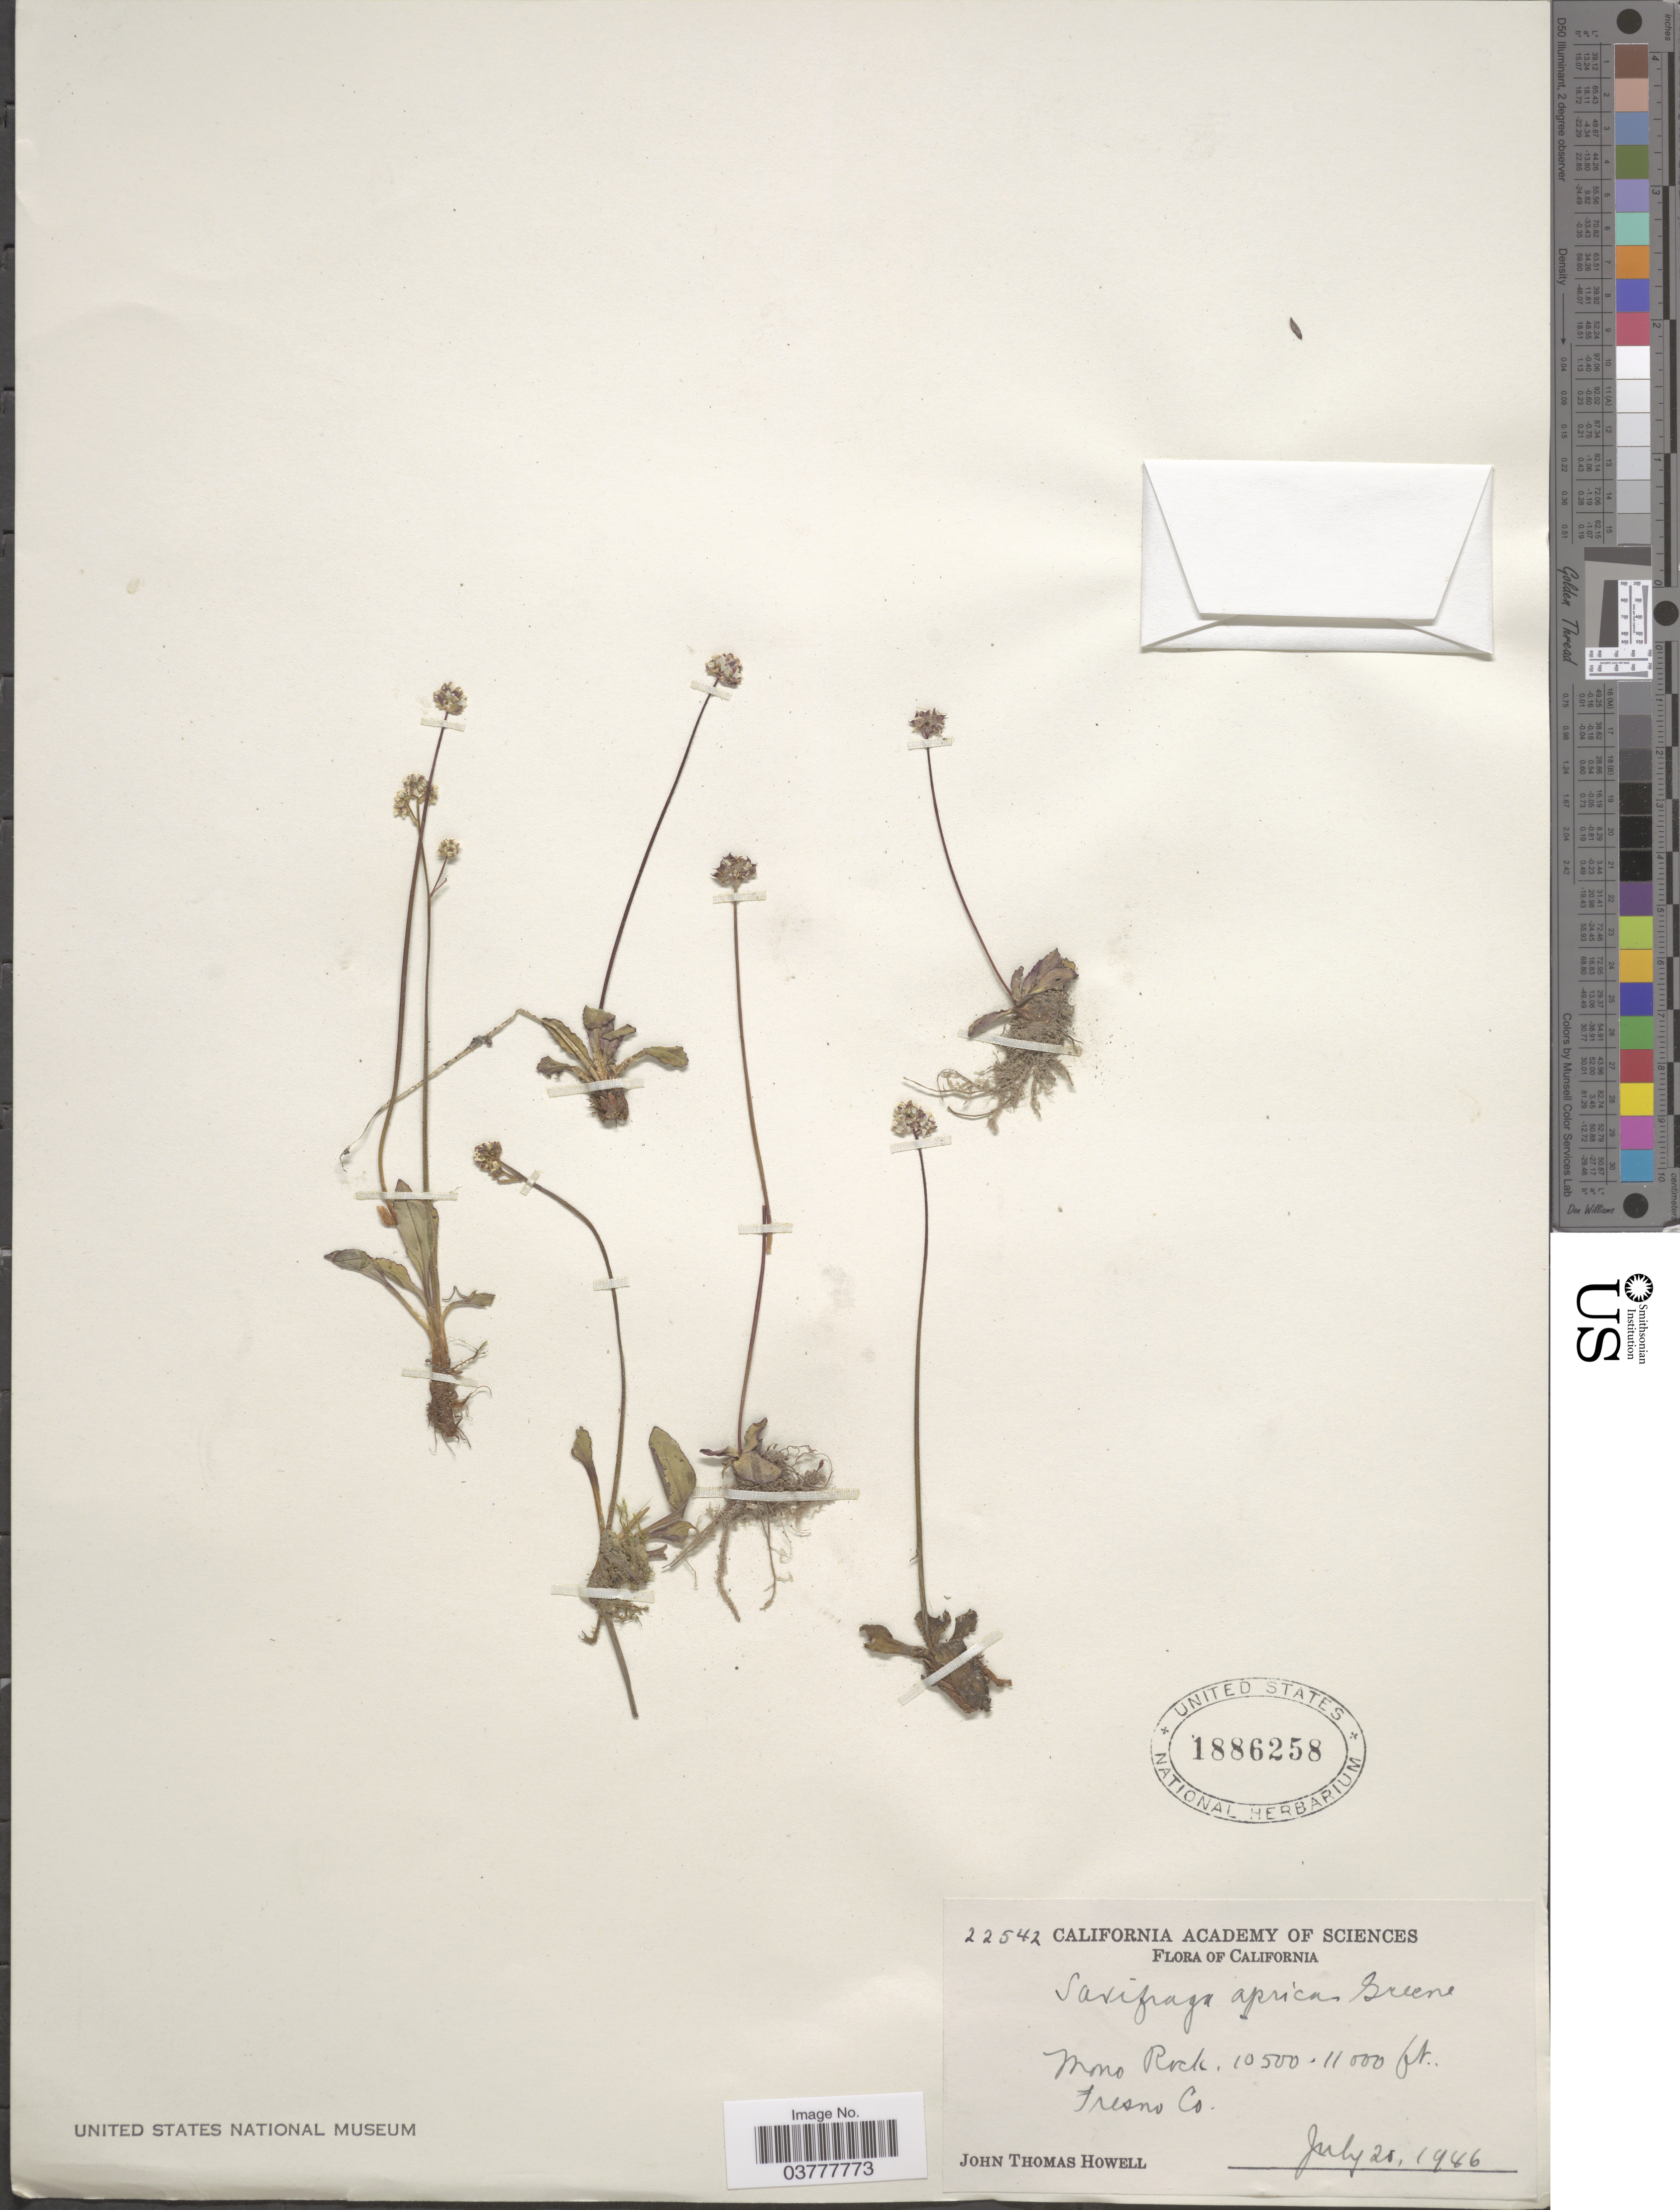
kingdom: Plantae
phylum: Tracheophyta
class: Magnoliopsida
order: Saxifragales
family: Saxifragaceae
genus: Micranthes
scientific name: Micranthes aprica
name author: (Greene) Small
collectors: J. T. Howell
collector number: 22542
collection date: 1946-07-20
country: United States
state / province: California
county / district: Fresno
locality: Mono Rock, Fresno Co.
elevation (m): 3200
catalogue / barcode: US 1886258